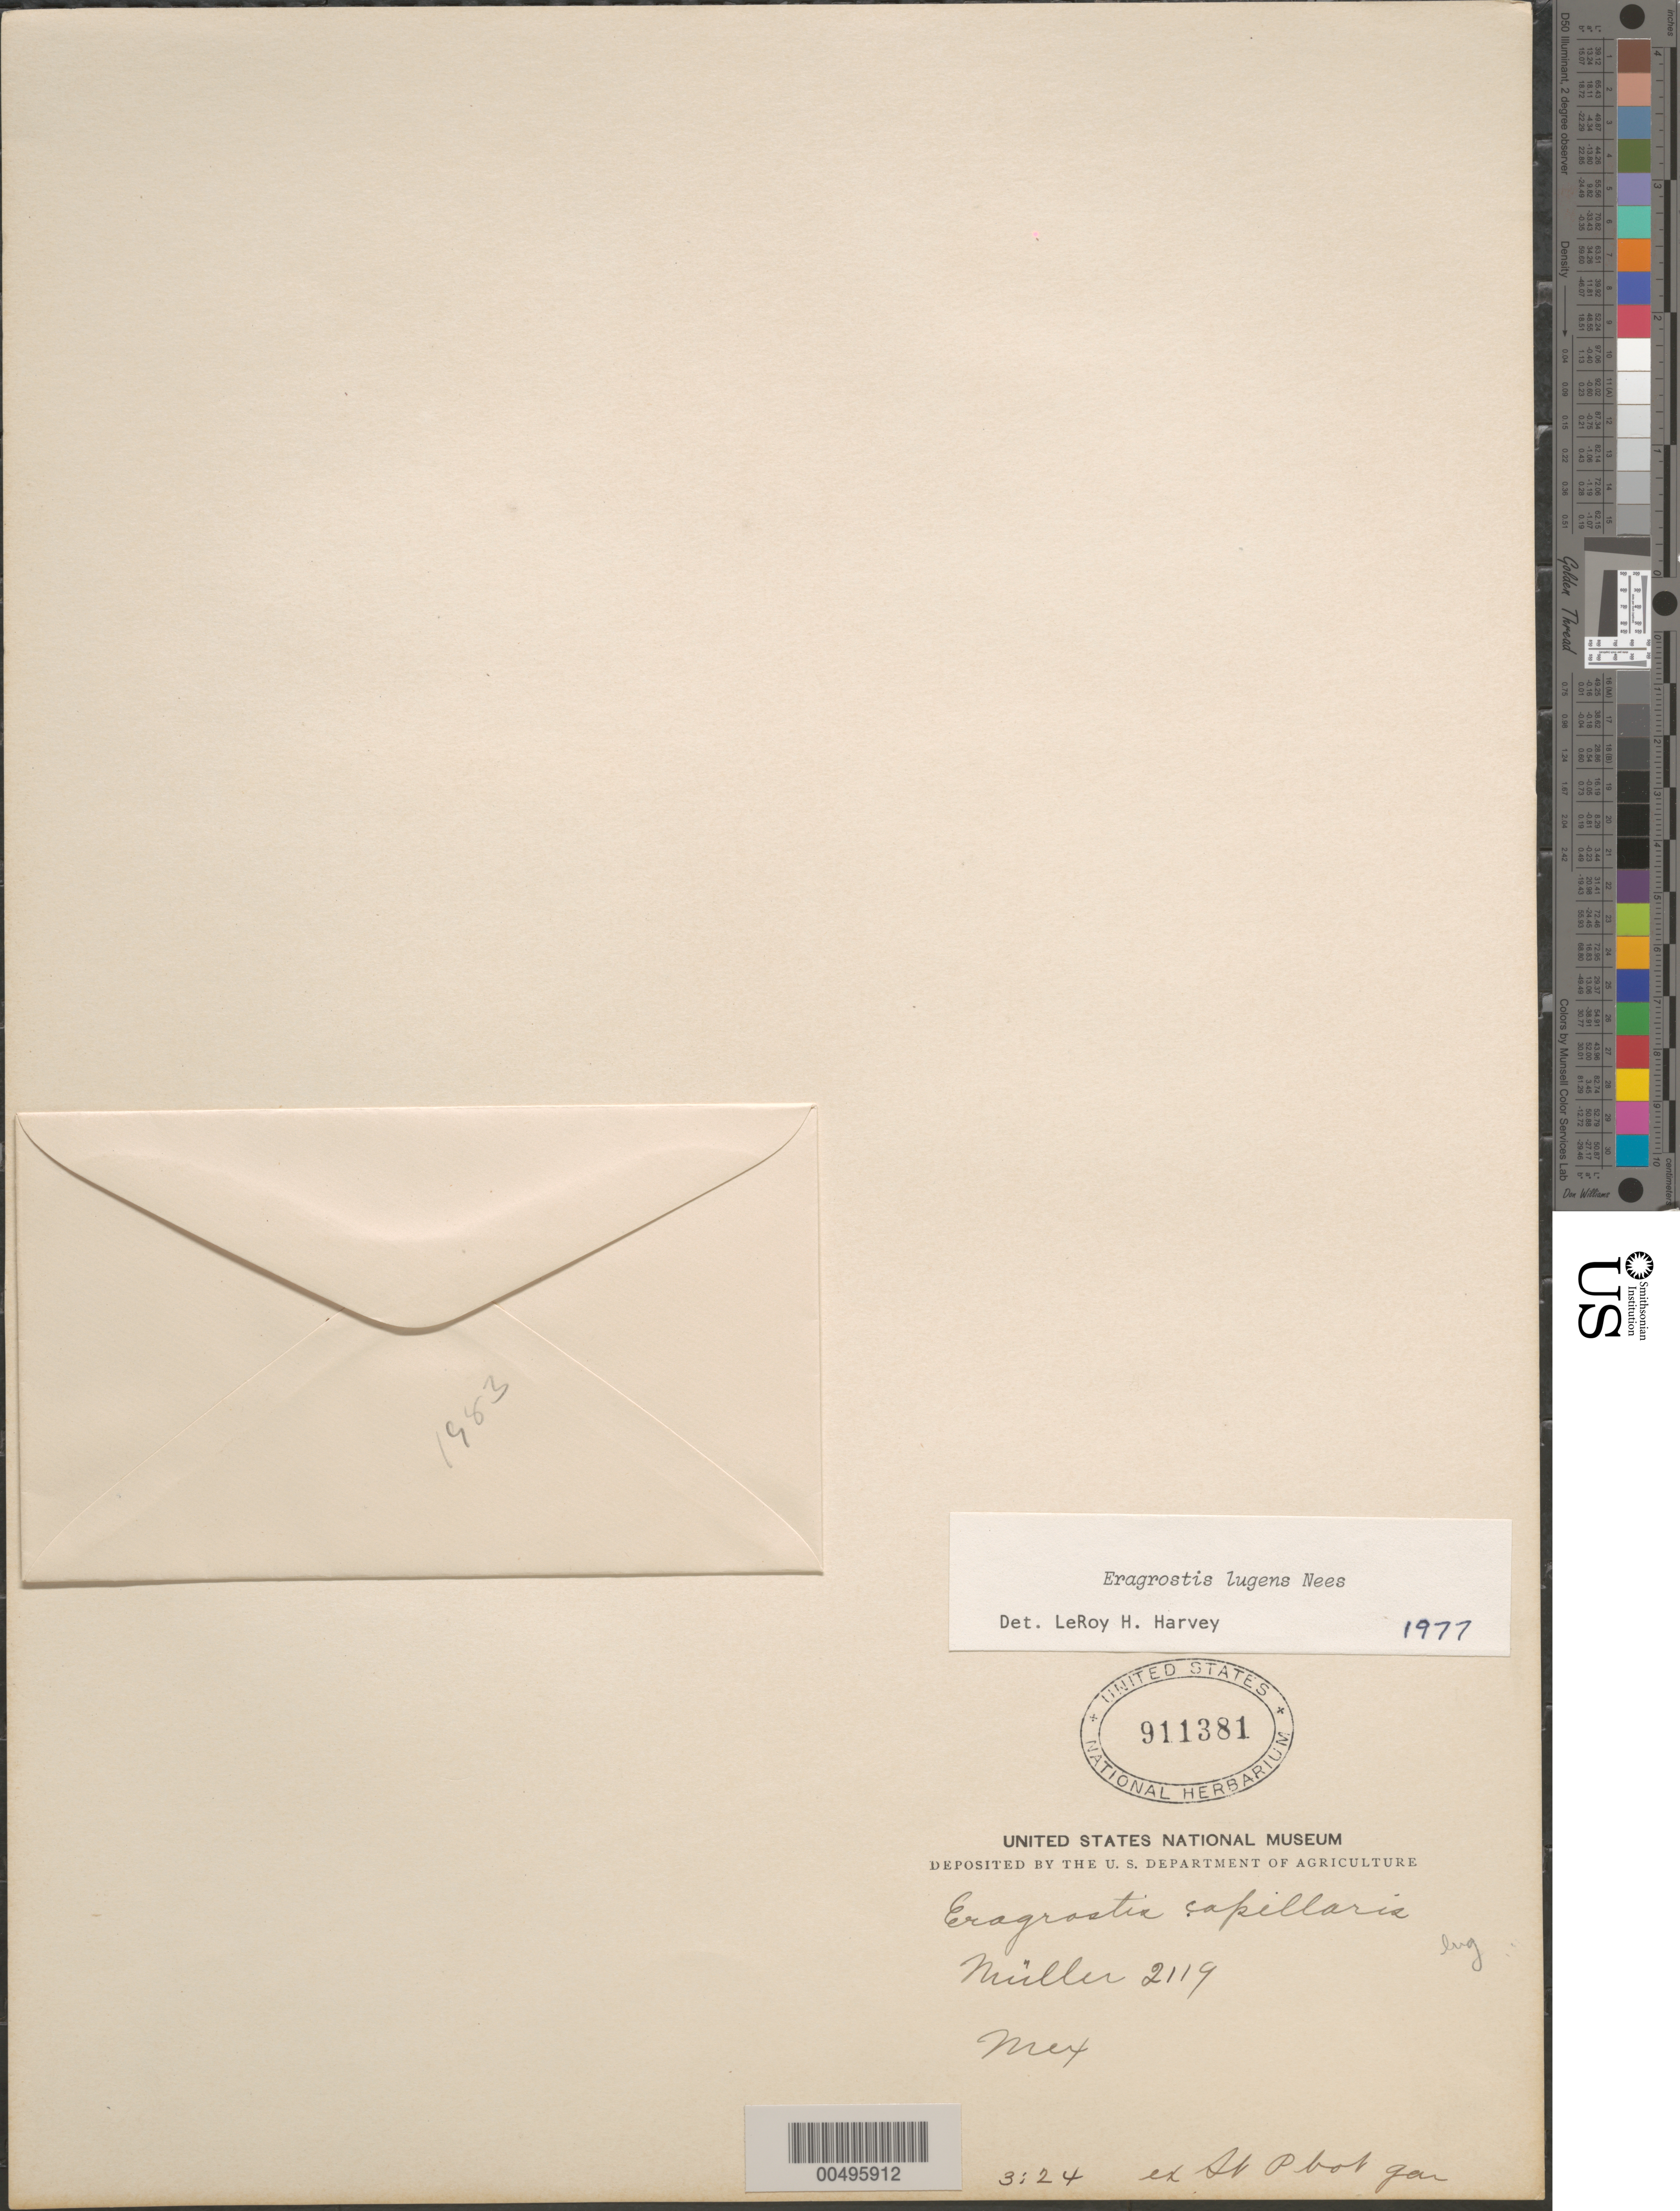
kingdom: Plantae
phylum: Tracheophyta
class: Liliopsida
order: Poales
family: Poaceae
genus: Eragrostis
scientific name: Eragrostis lugens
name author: Nees in Mart.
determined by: Harvey, L. H.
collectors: -- Müller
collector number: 2119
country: Mexico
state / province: Durango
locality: San Ramon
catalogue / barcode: US 911381